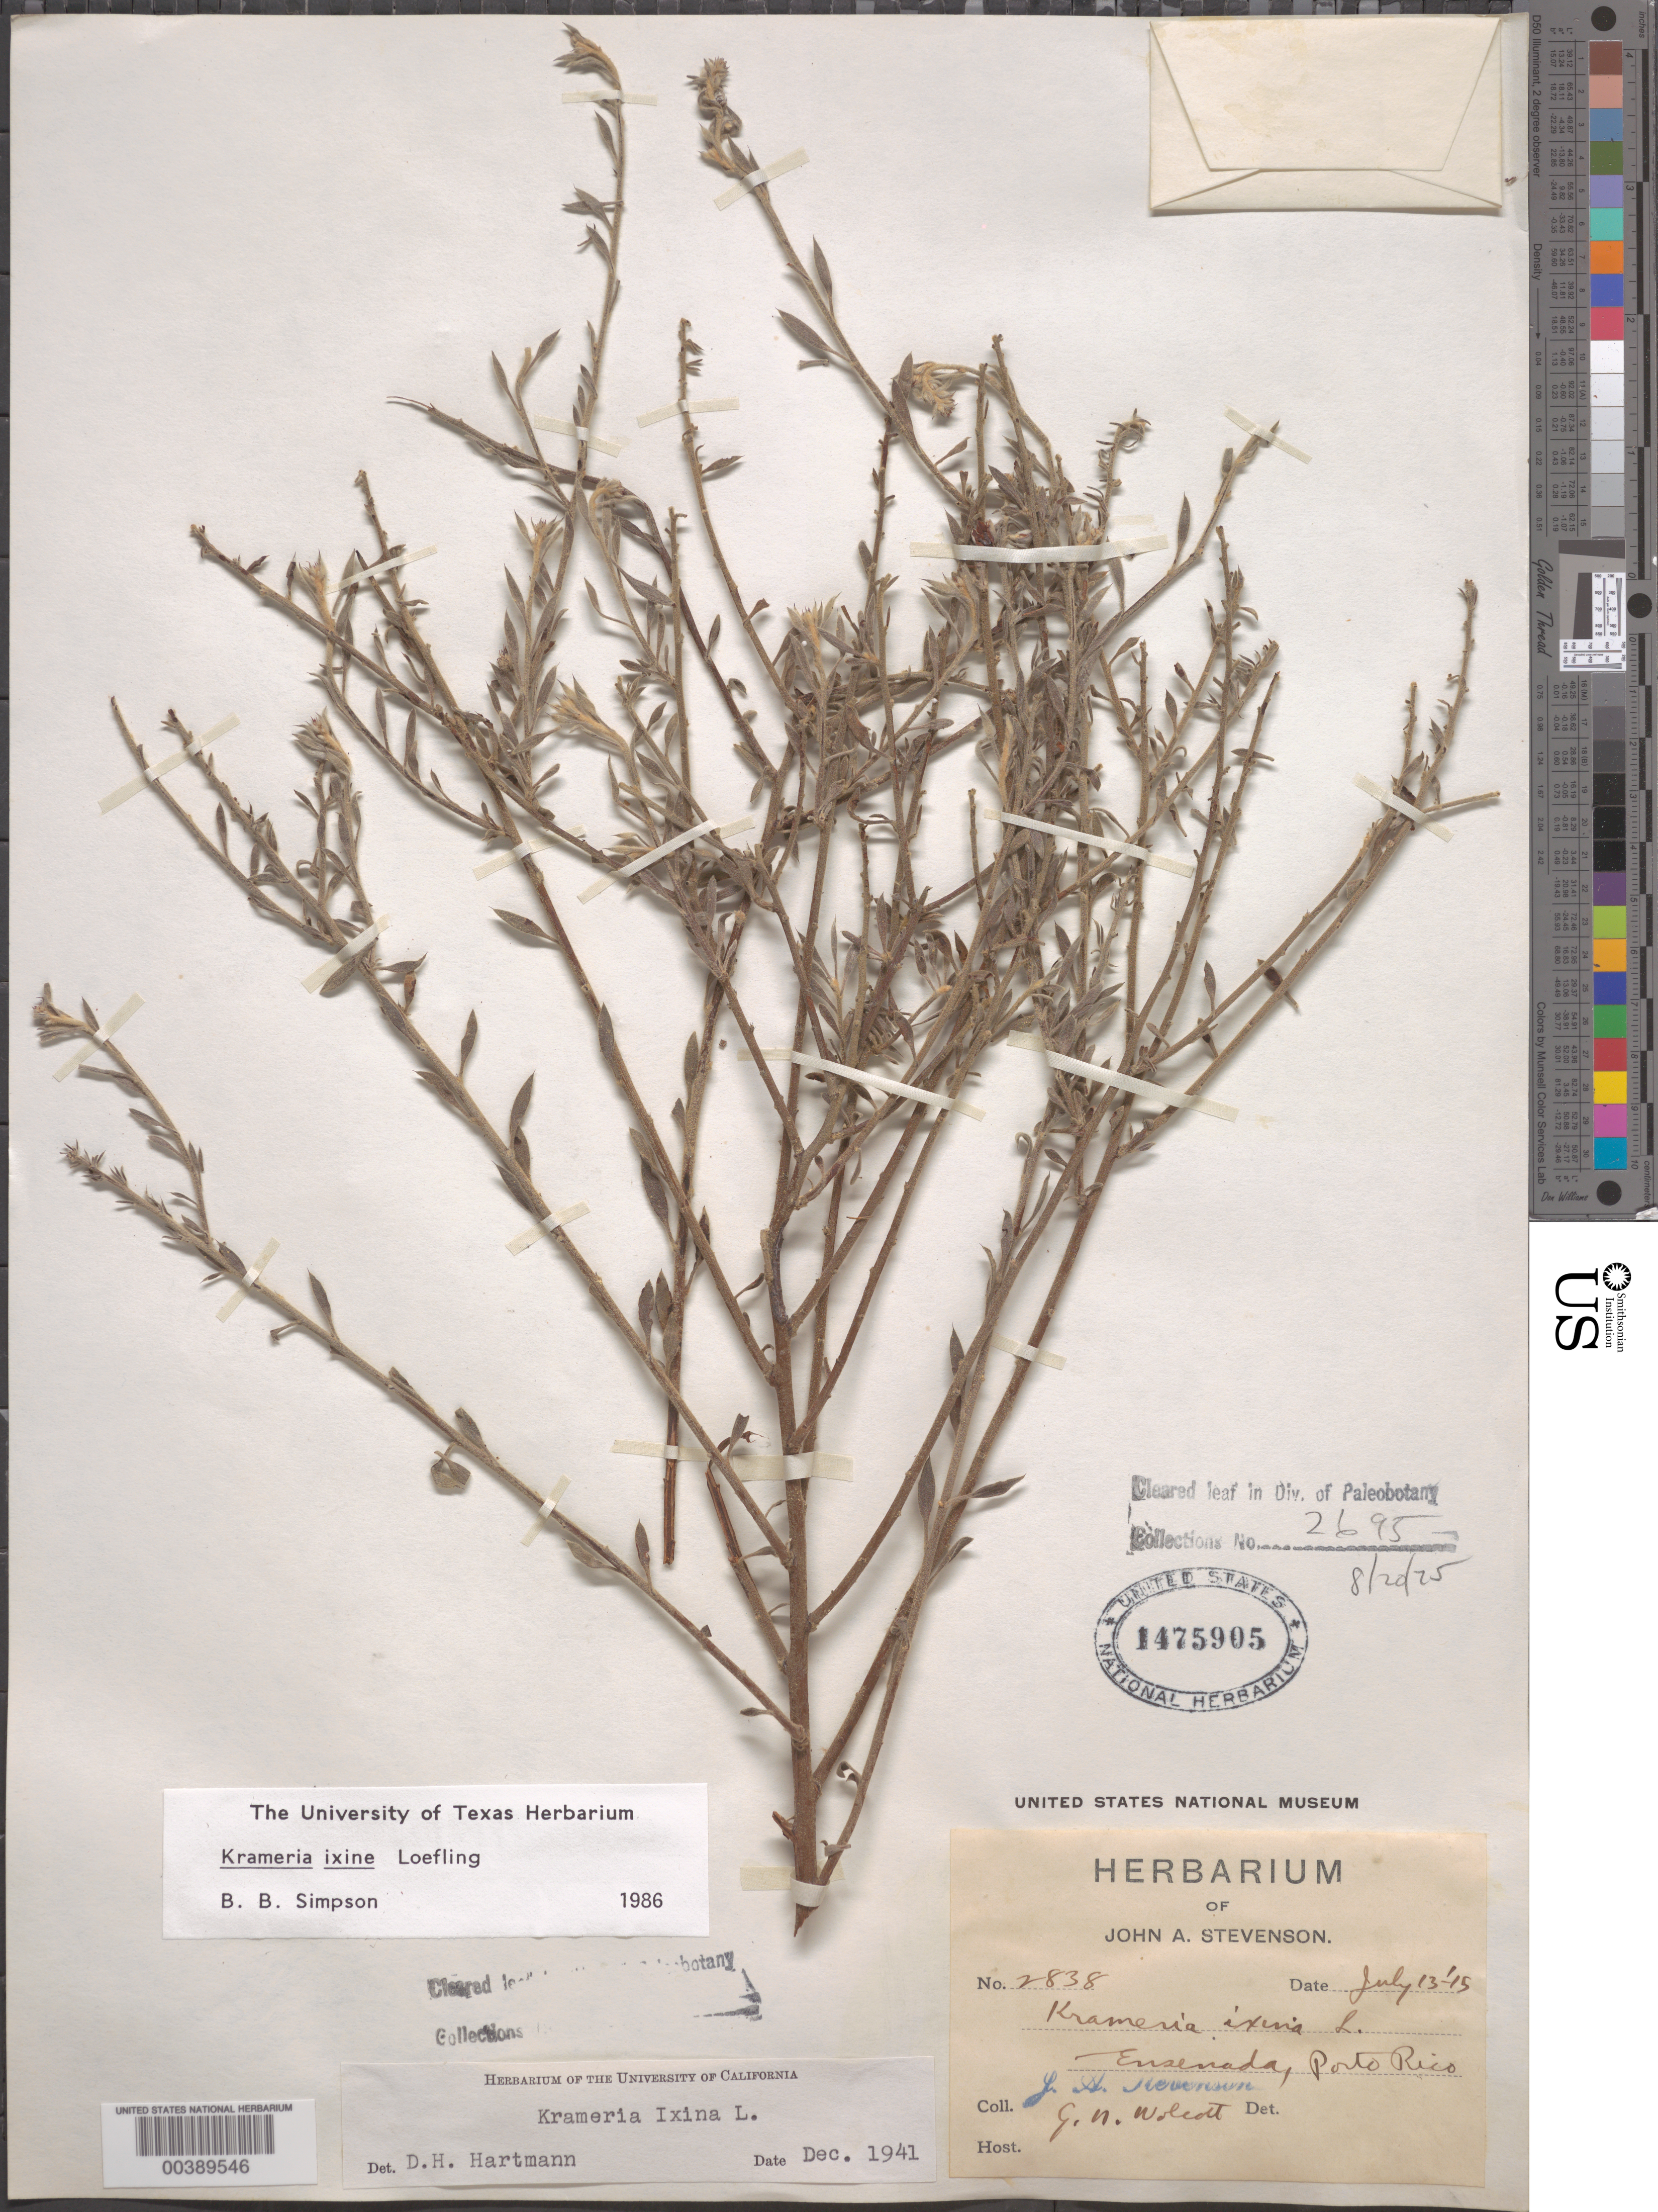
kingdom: Plantae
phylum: Tracheophyta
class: Magnoliopsida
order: Zygophyllales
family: Krameriaceae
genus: Krameria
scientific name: Krameria ixine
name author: L.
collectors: J. Stevenson & G. Wolcott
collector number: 2838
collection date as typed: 13 Jul 1915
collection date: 1915-07-13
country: Puerto Rico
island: Greater Antilles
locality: Ensenada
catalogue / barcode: US 1475905